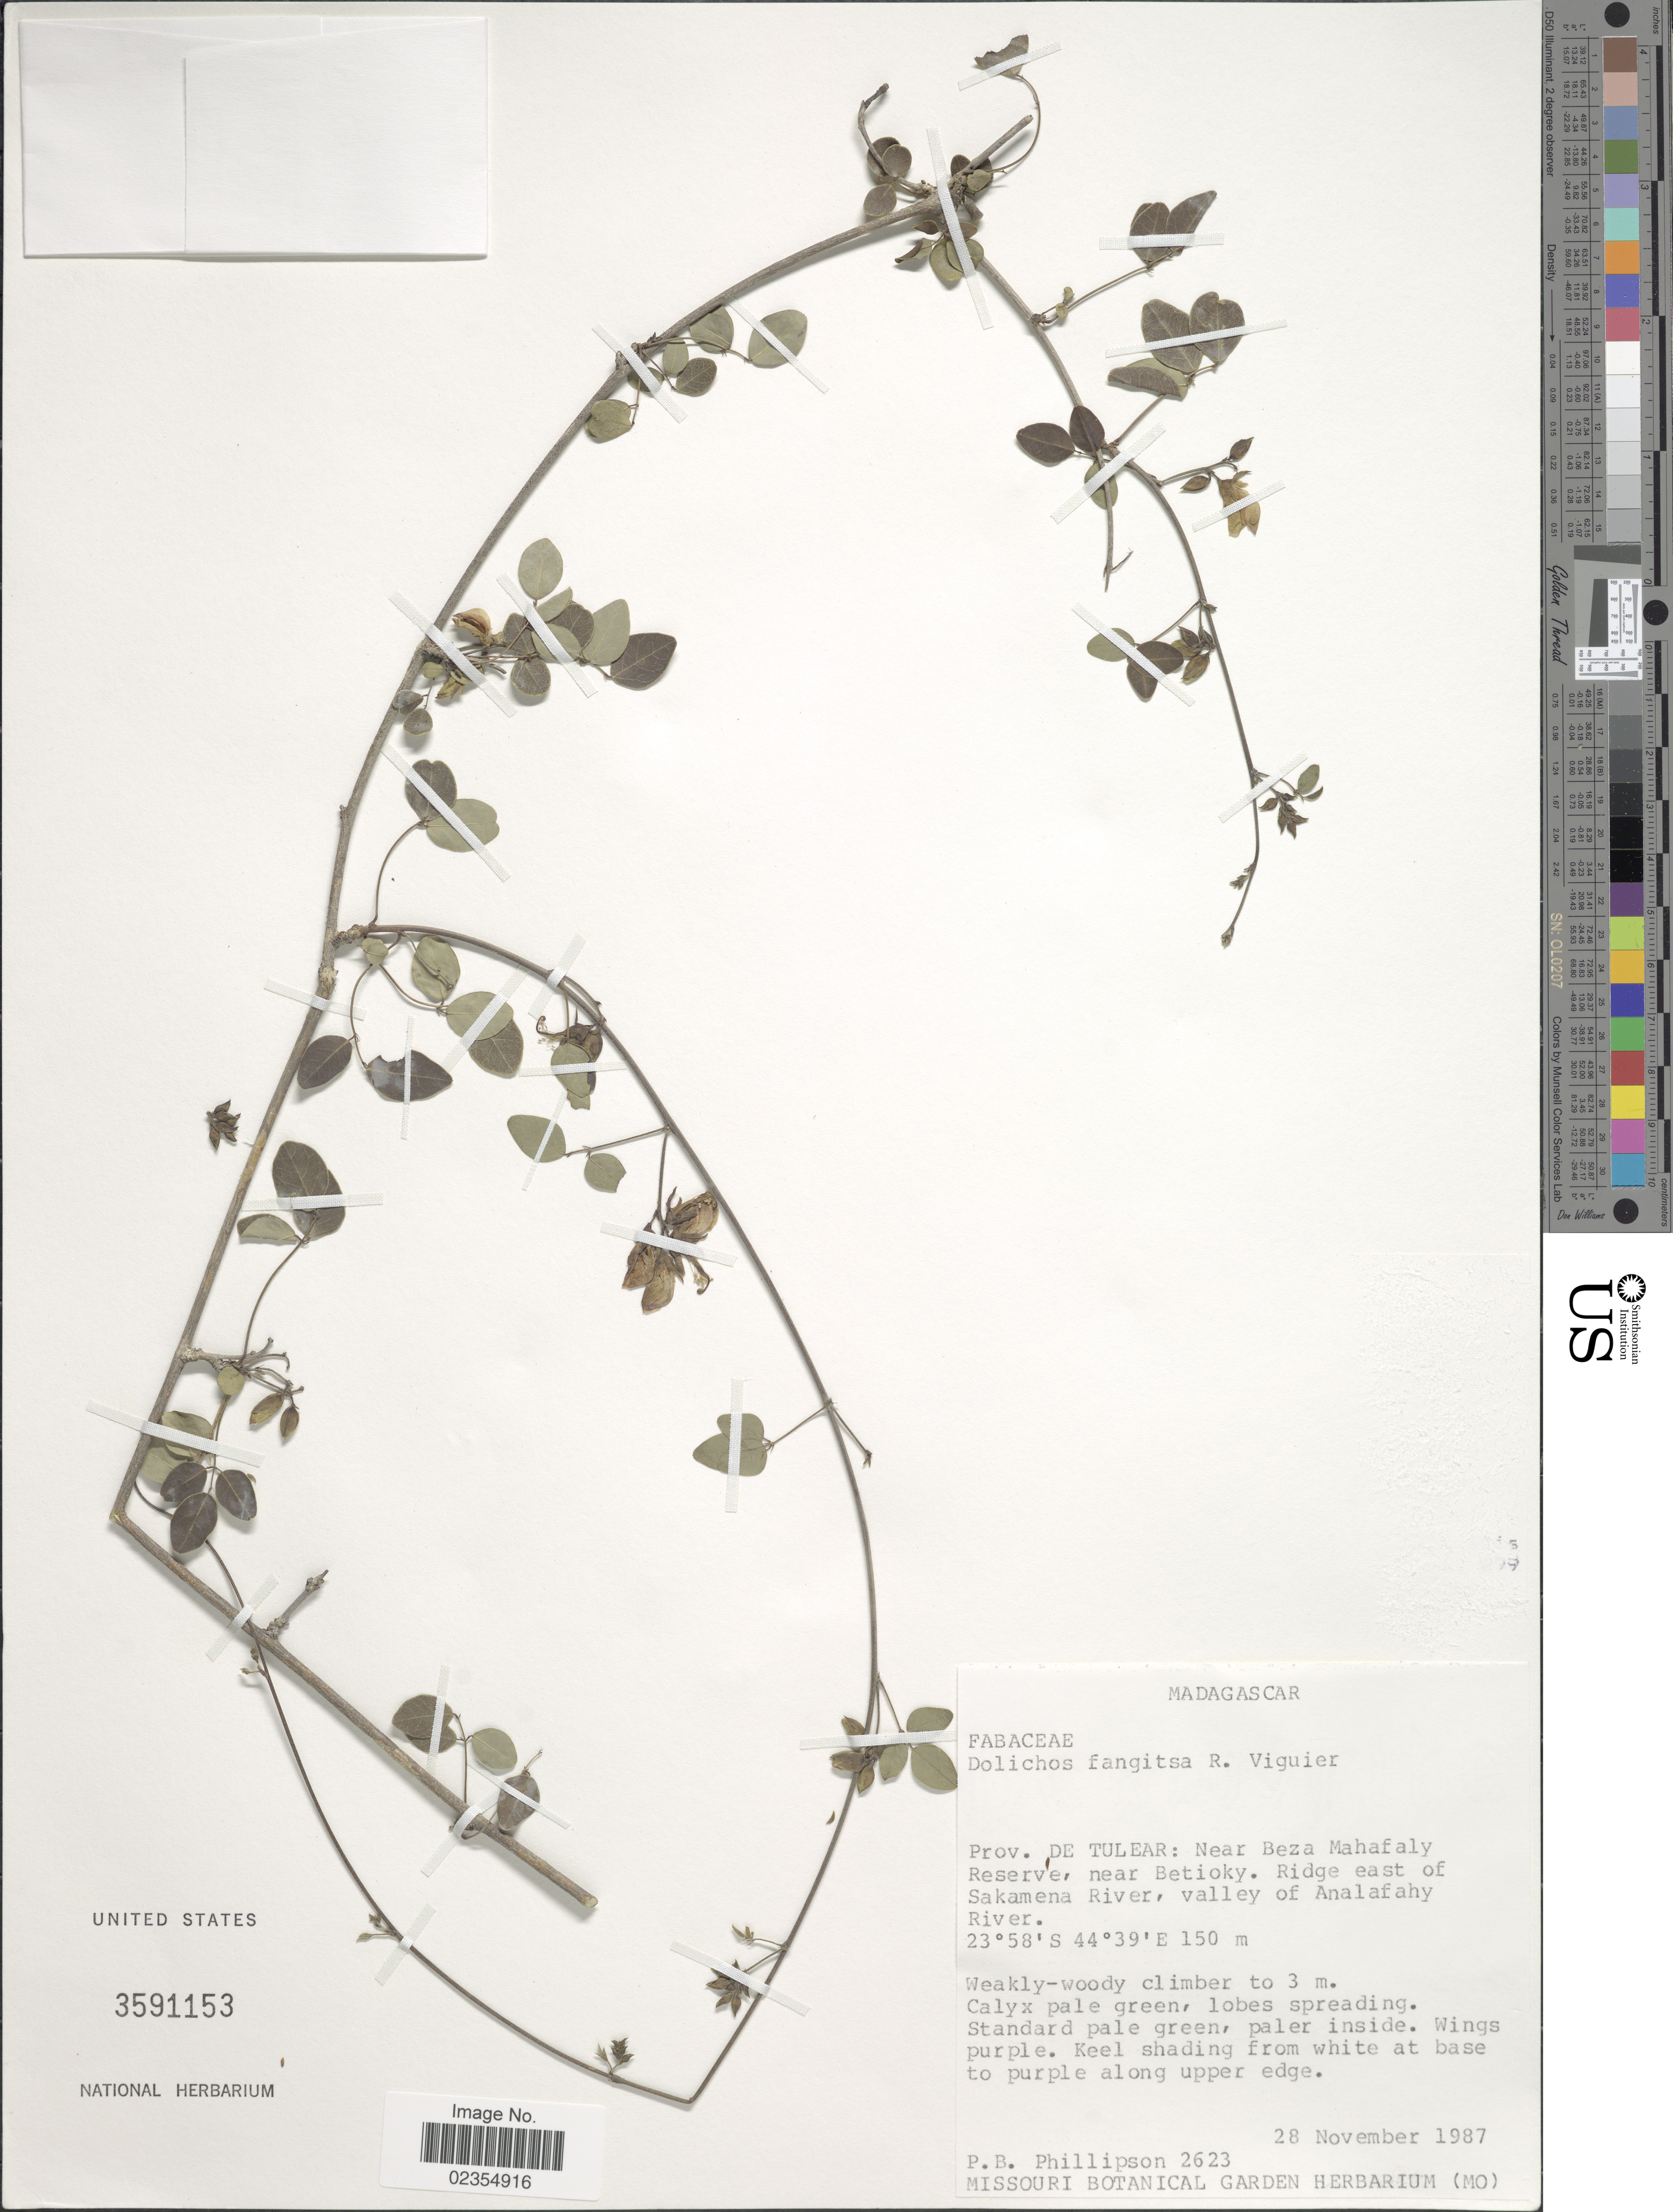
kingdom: Plantae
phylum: Tracheophyta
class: Magnoliopsida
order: Fabales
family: Fabaceae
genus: Dolichos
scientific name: Dolichos fangitsa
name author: R. Vig.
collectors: P. B. Phillipson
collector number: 2623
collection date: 1987-11-28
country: Madagascar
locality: Prov. De Tulear: Near Beza Mahafaly Reserve, near Betioky, ridge east of Sakamena River, valley of Analafahy River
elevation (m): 150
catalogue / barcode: US 3591153